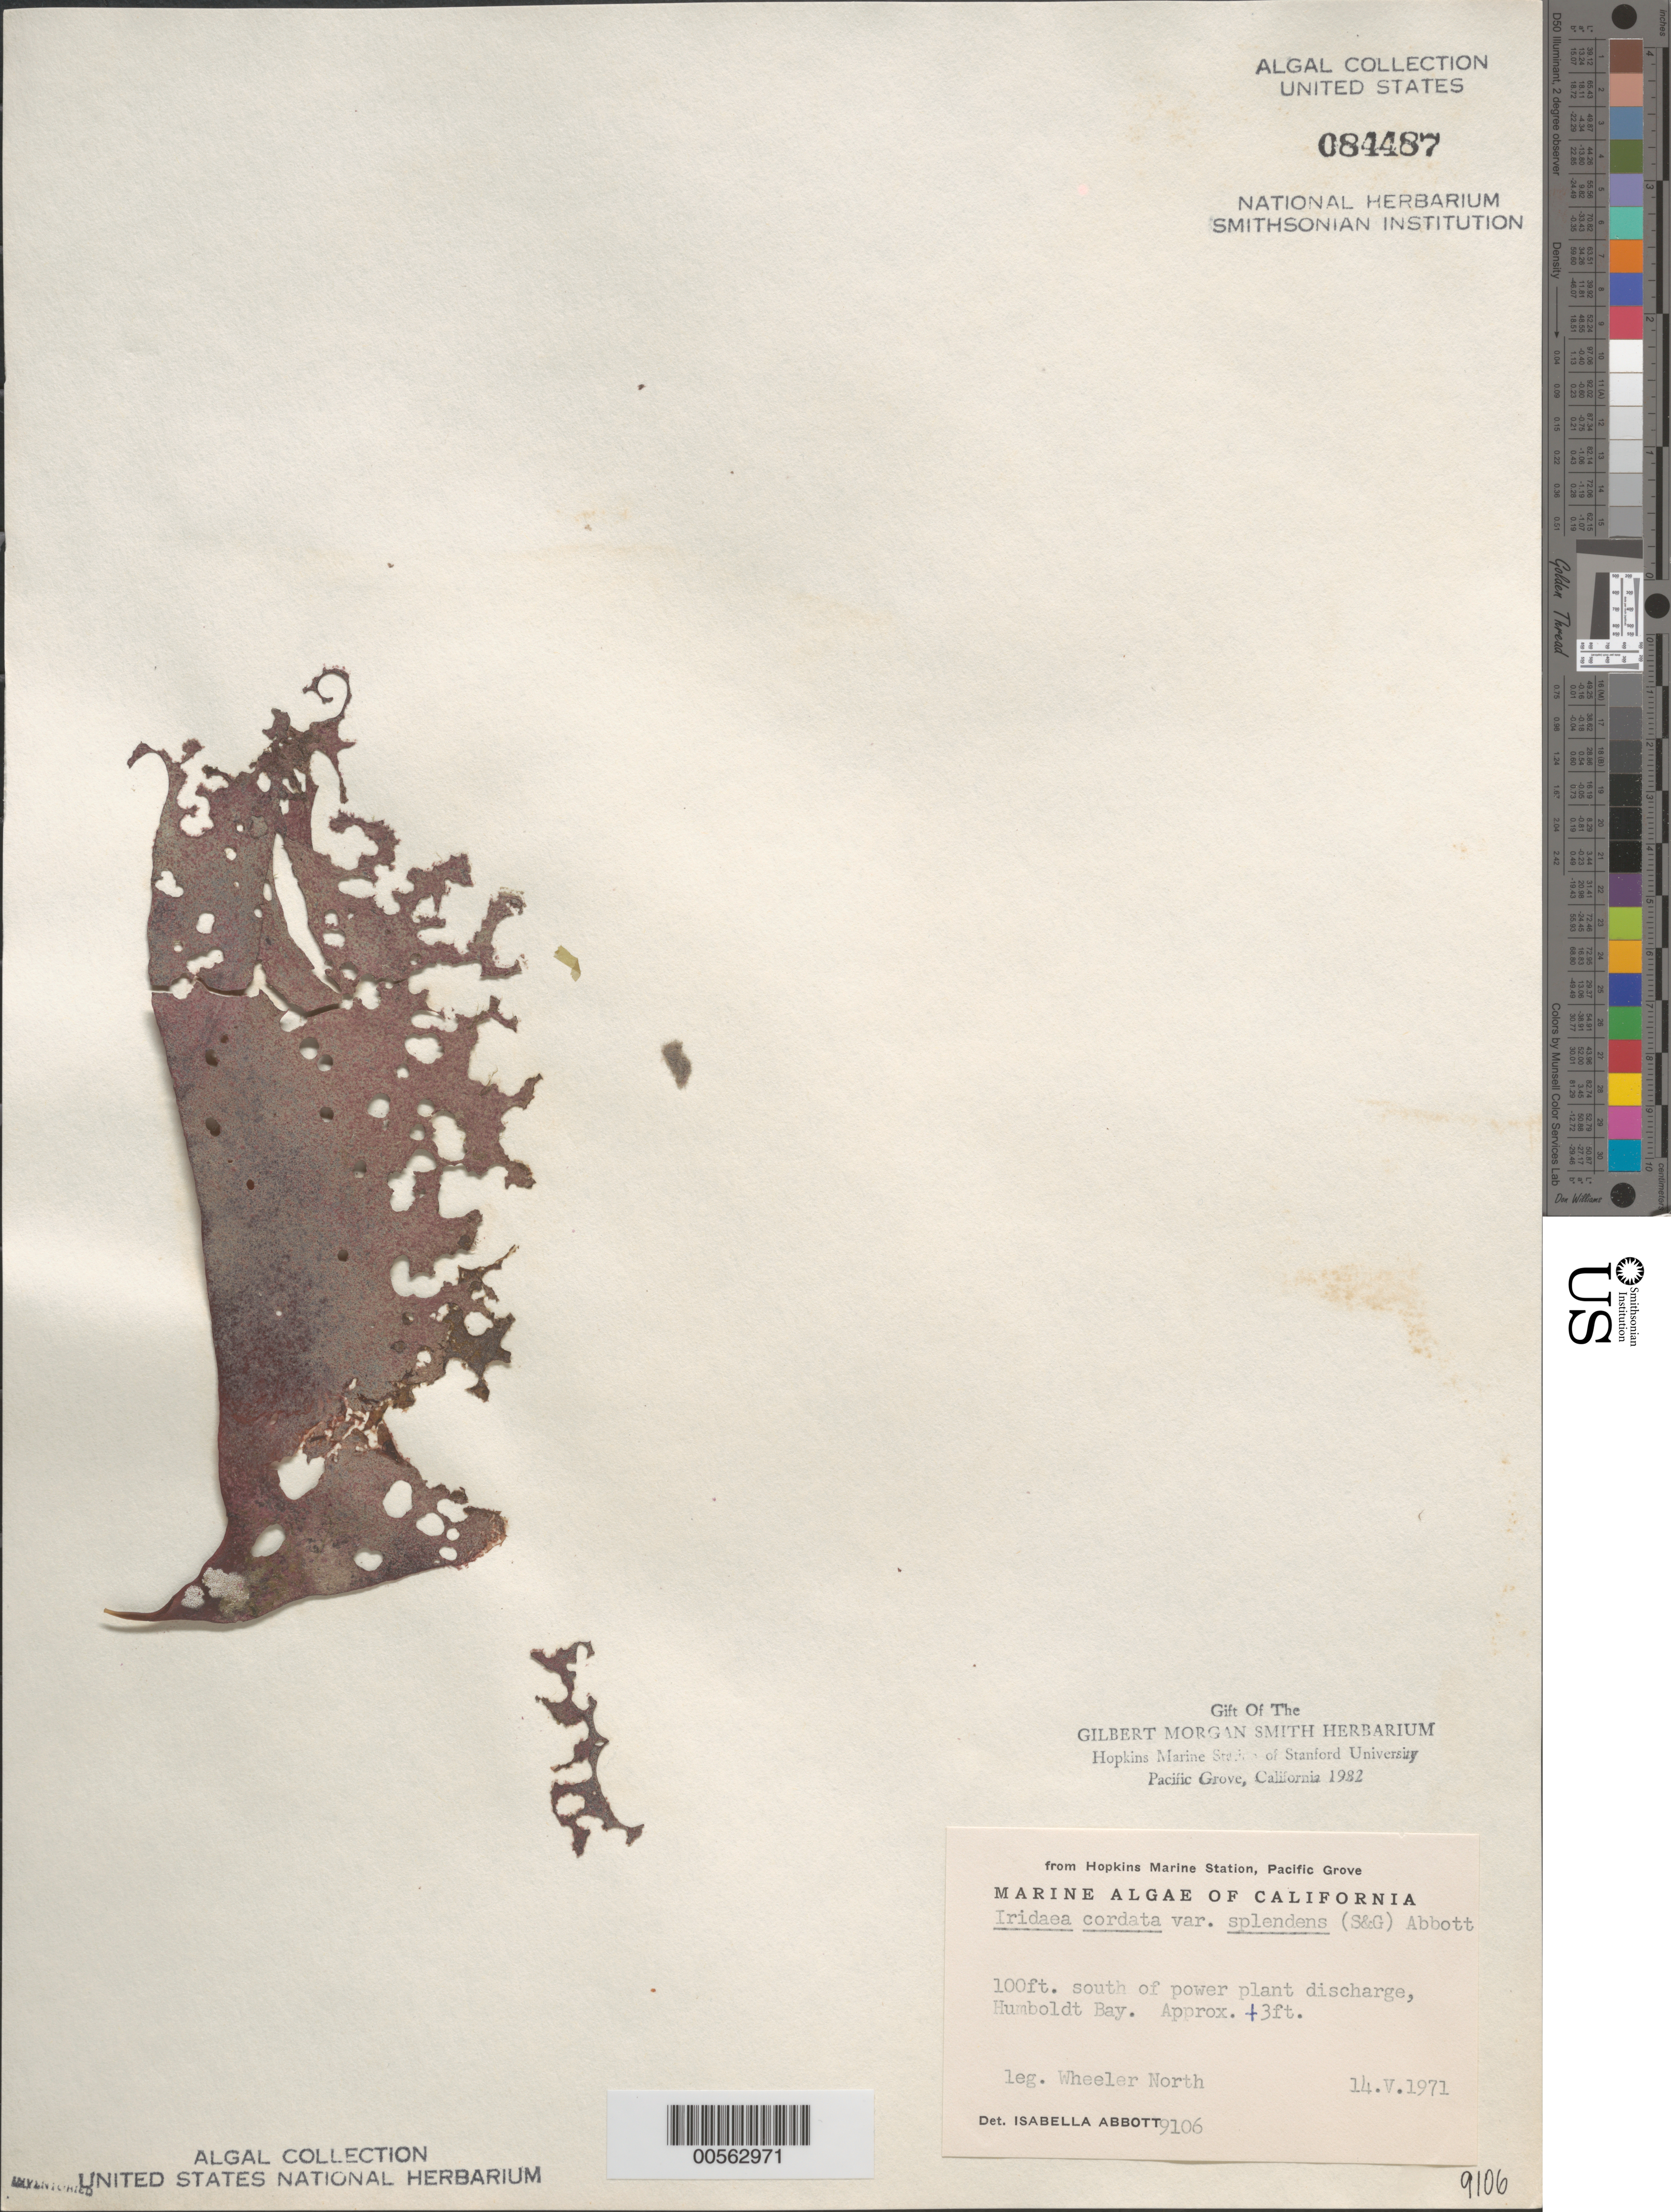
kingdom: Plantae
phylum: Rhodophyta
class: Florideophyceae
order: Gigartinales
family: Gigartinaceae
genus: Iridaea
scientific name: Iridaea cordata var. splendens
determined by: Abbott, Isabella A.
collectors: W. North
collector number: IAA 9106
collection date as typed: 14 May 1971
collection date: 1971-05-14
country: United States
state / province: California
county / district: Humboldt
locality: Humboldt Bay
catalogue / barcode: US 84487